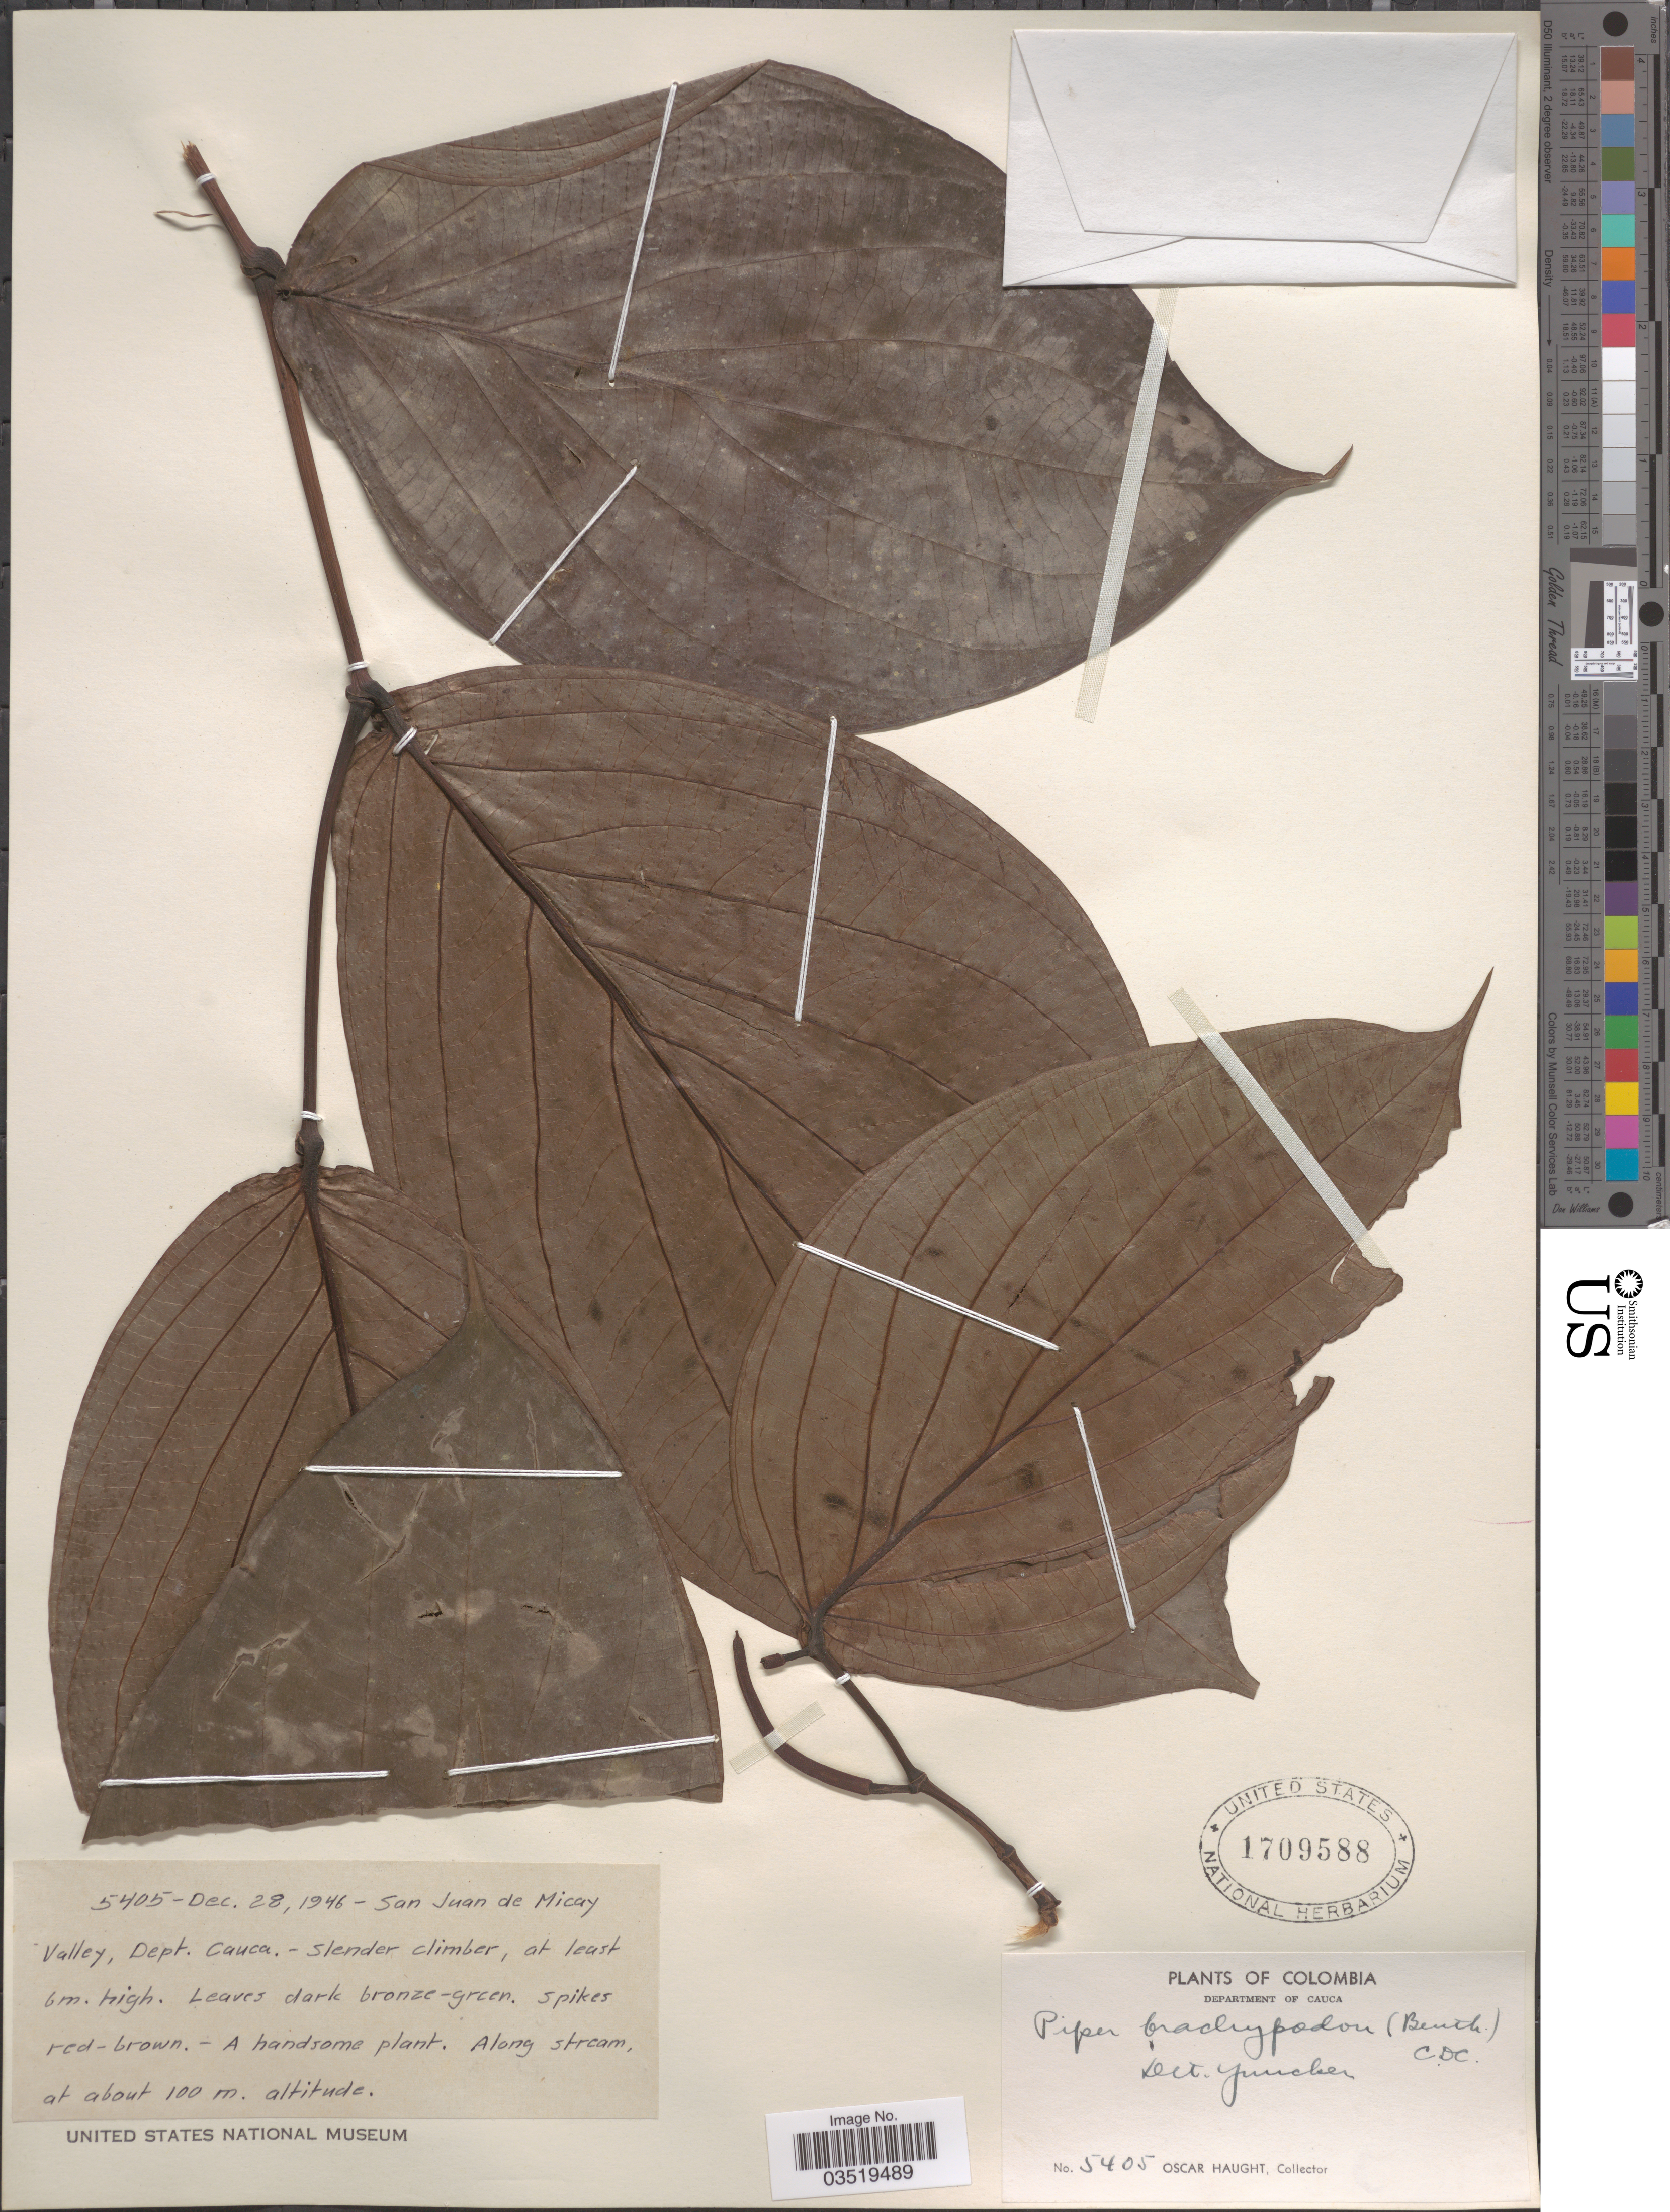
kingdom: Plantae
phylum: Tracheophyta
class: Magnoliopsida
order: Piperales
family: Piperaceae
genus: Piper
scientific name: Piper brachypodon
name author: (Benth.) C. DC.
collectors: O. L. Haught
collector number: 5405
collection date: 1946-12-28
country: Colombia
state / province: Cauca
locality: San Juan de Micay Valley, Department of Cauca.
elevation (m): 100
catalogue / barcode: US 1709588